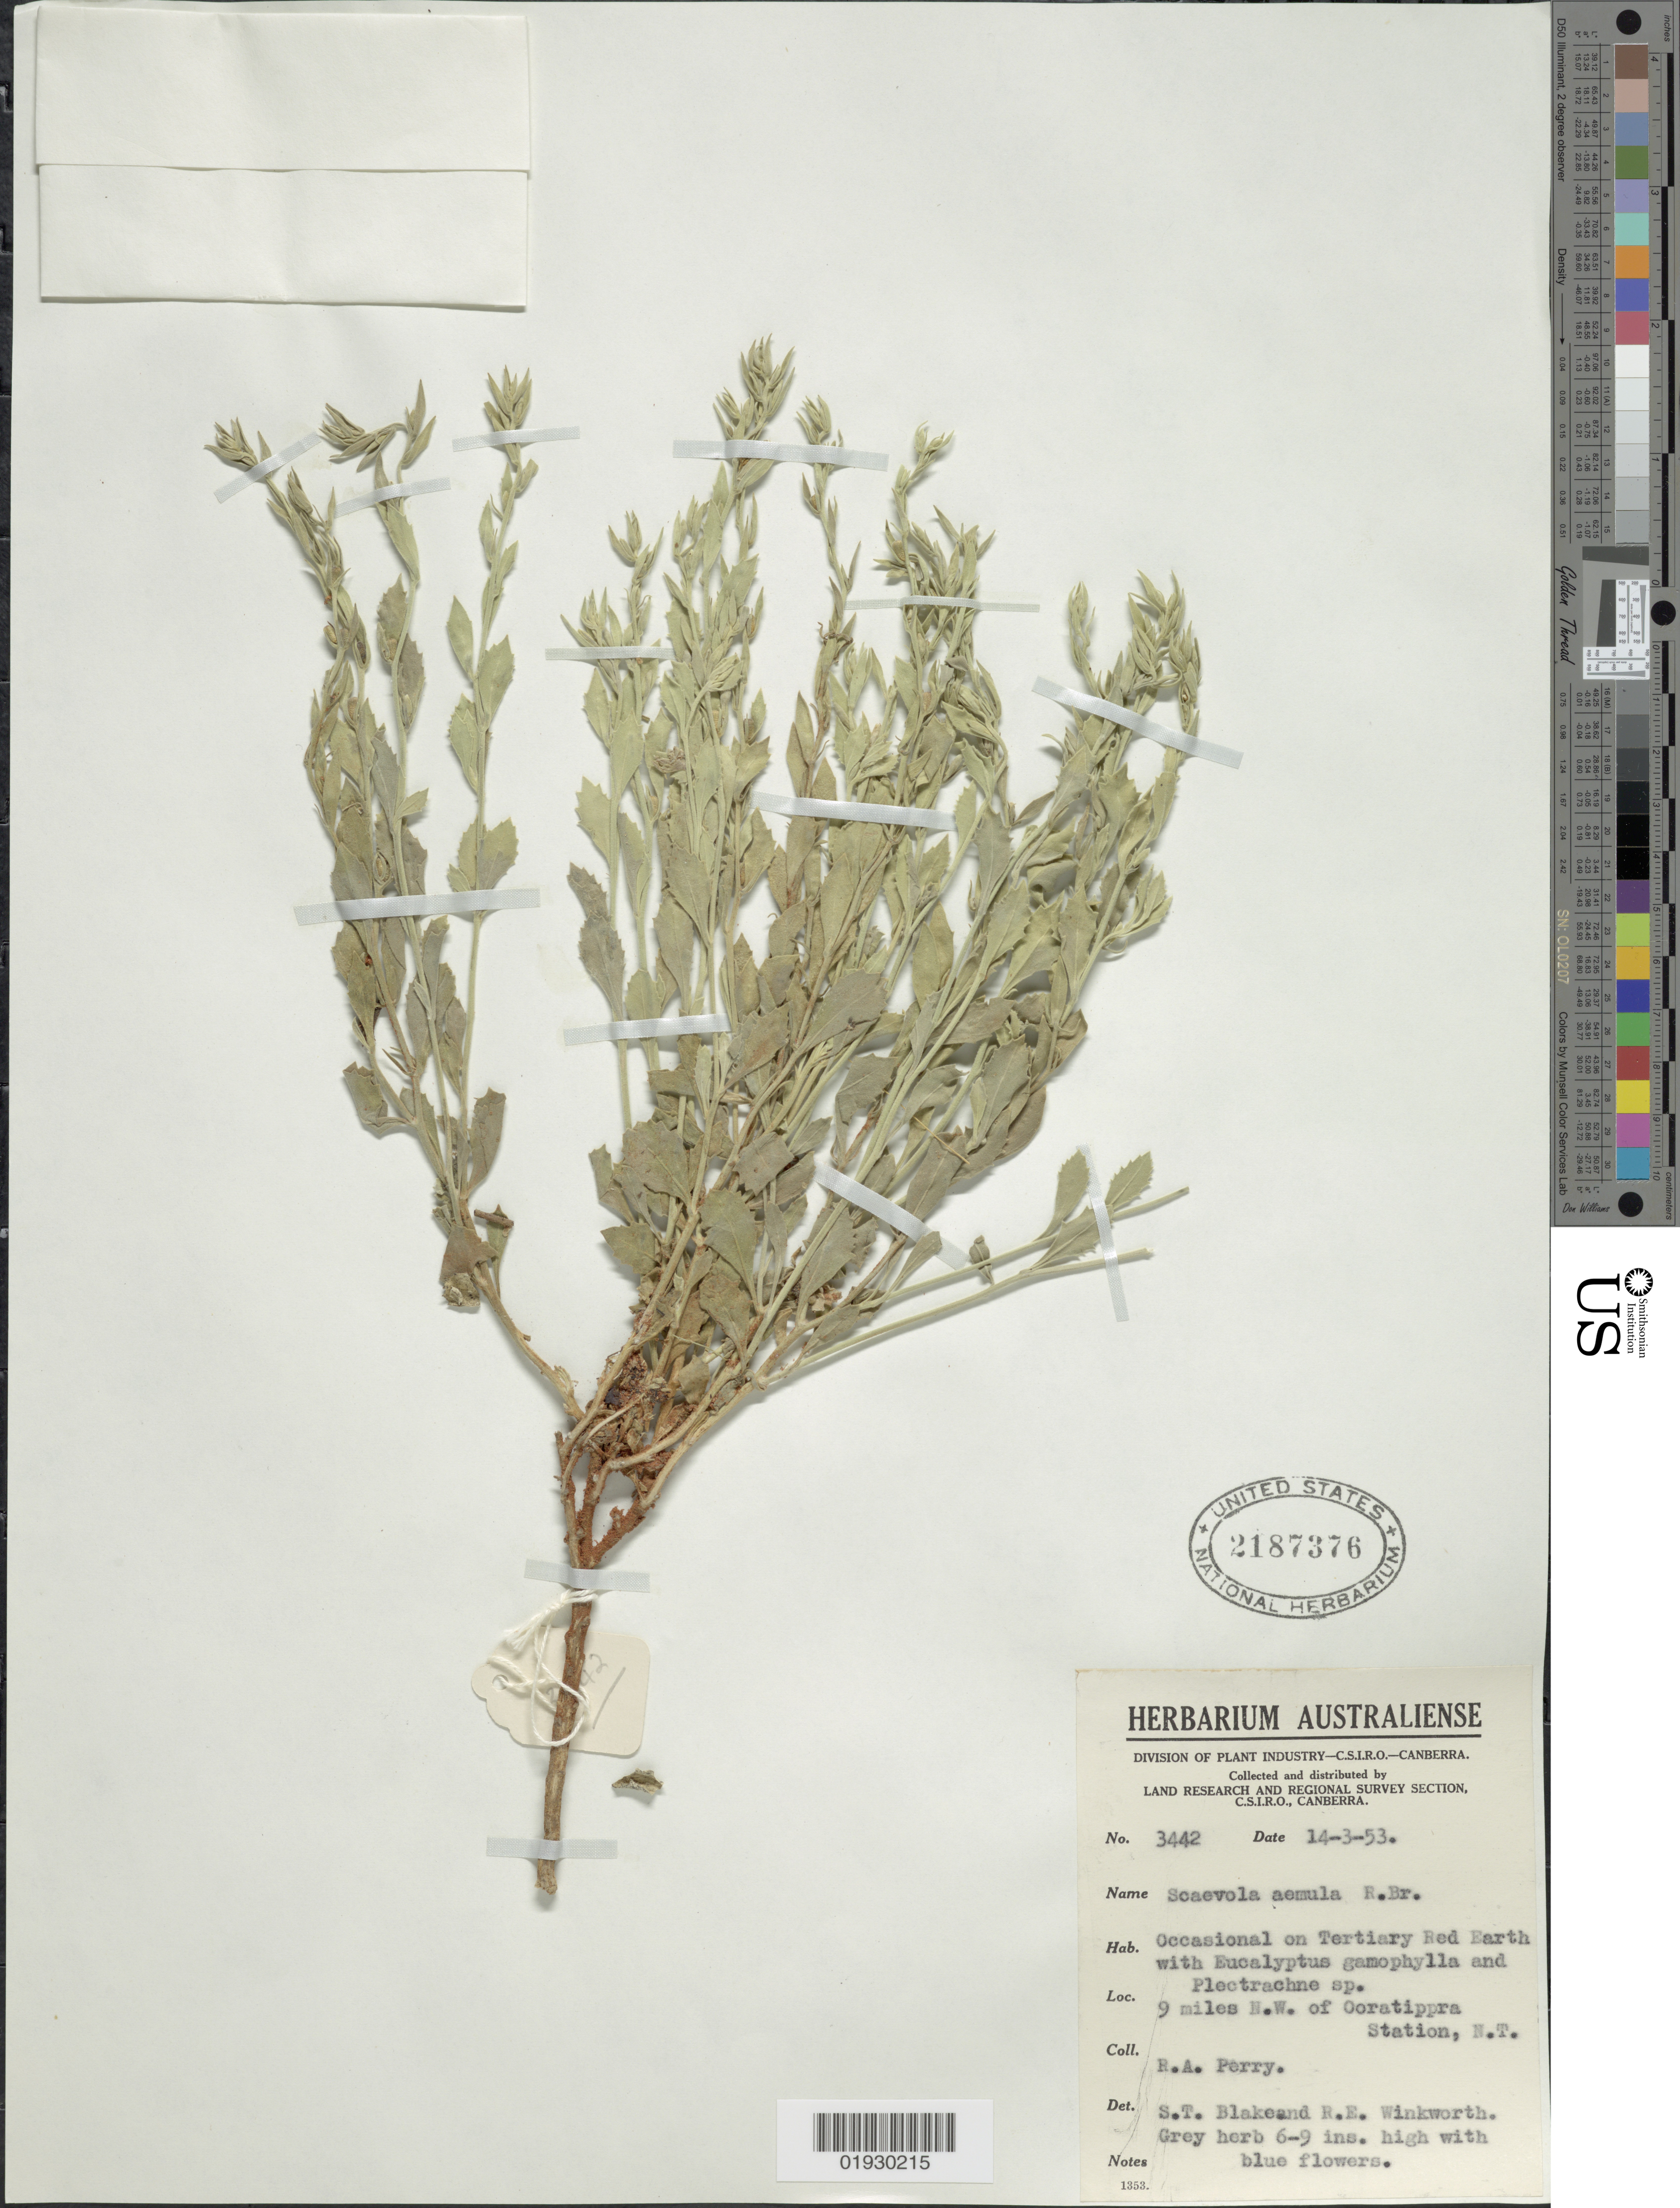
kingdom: Plantae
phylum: Tracheophyta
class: Magnoliopsida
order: Asterales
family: Goodeniaceae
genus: Scaevola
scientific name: Scaevola aemula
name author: R. Br.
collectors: Perry, R. A.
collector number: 3442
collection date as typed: Transcribed d/m/y: 14/3/53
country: Australia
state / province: Northern Territory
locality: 9 miles N.W. of Ooratippra Station, N.T.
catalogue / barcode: US 2187376